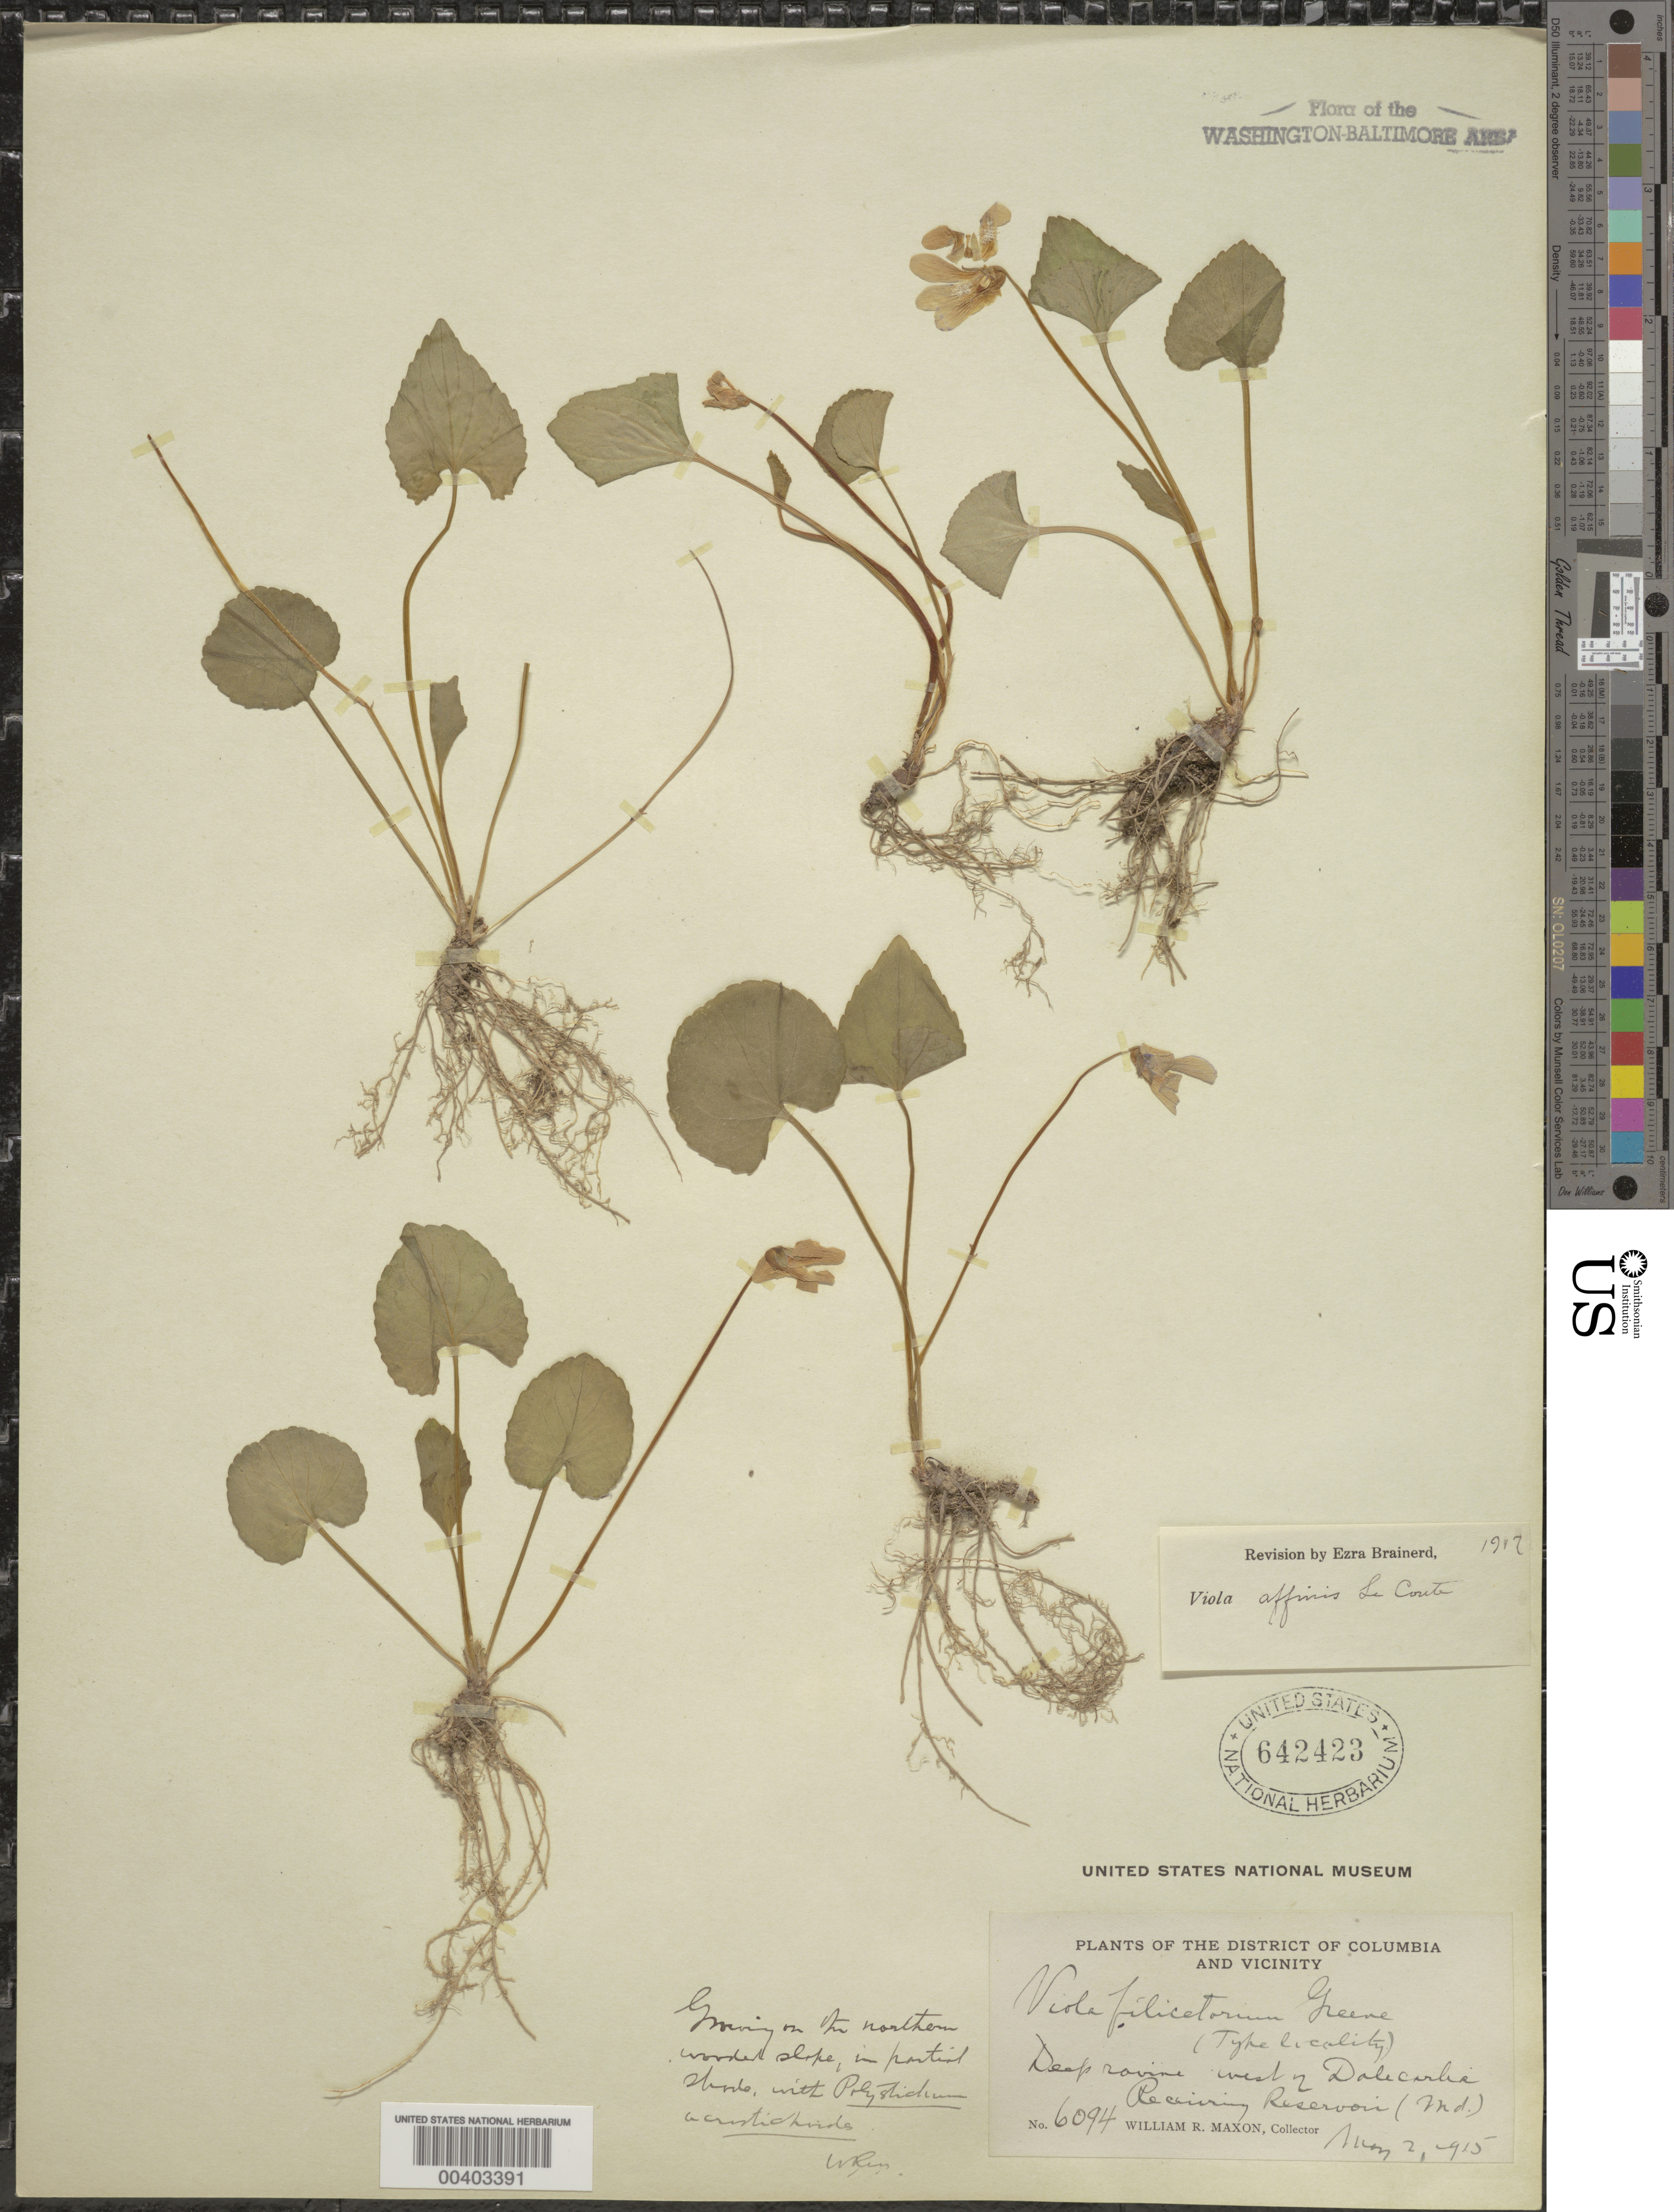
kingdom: Plantae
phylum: Tracheophyta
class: Magnoliopsida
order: Malpighiales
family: Violaceae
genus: Viola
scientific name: Viola sororia var. affinis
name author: (LeConte) McKinney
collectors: W. R. Maxon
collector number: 6094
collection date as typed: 02 May 1915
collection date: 1915-05-02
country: United States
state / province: Maryland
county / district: Montgomery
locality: Dalecarlia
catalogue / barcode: US 642423